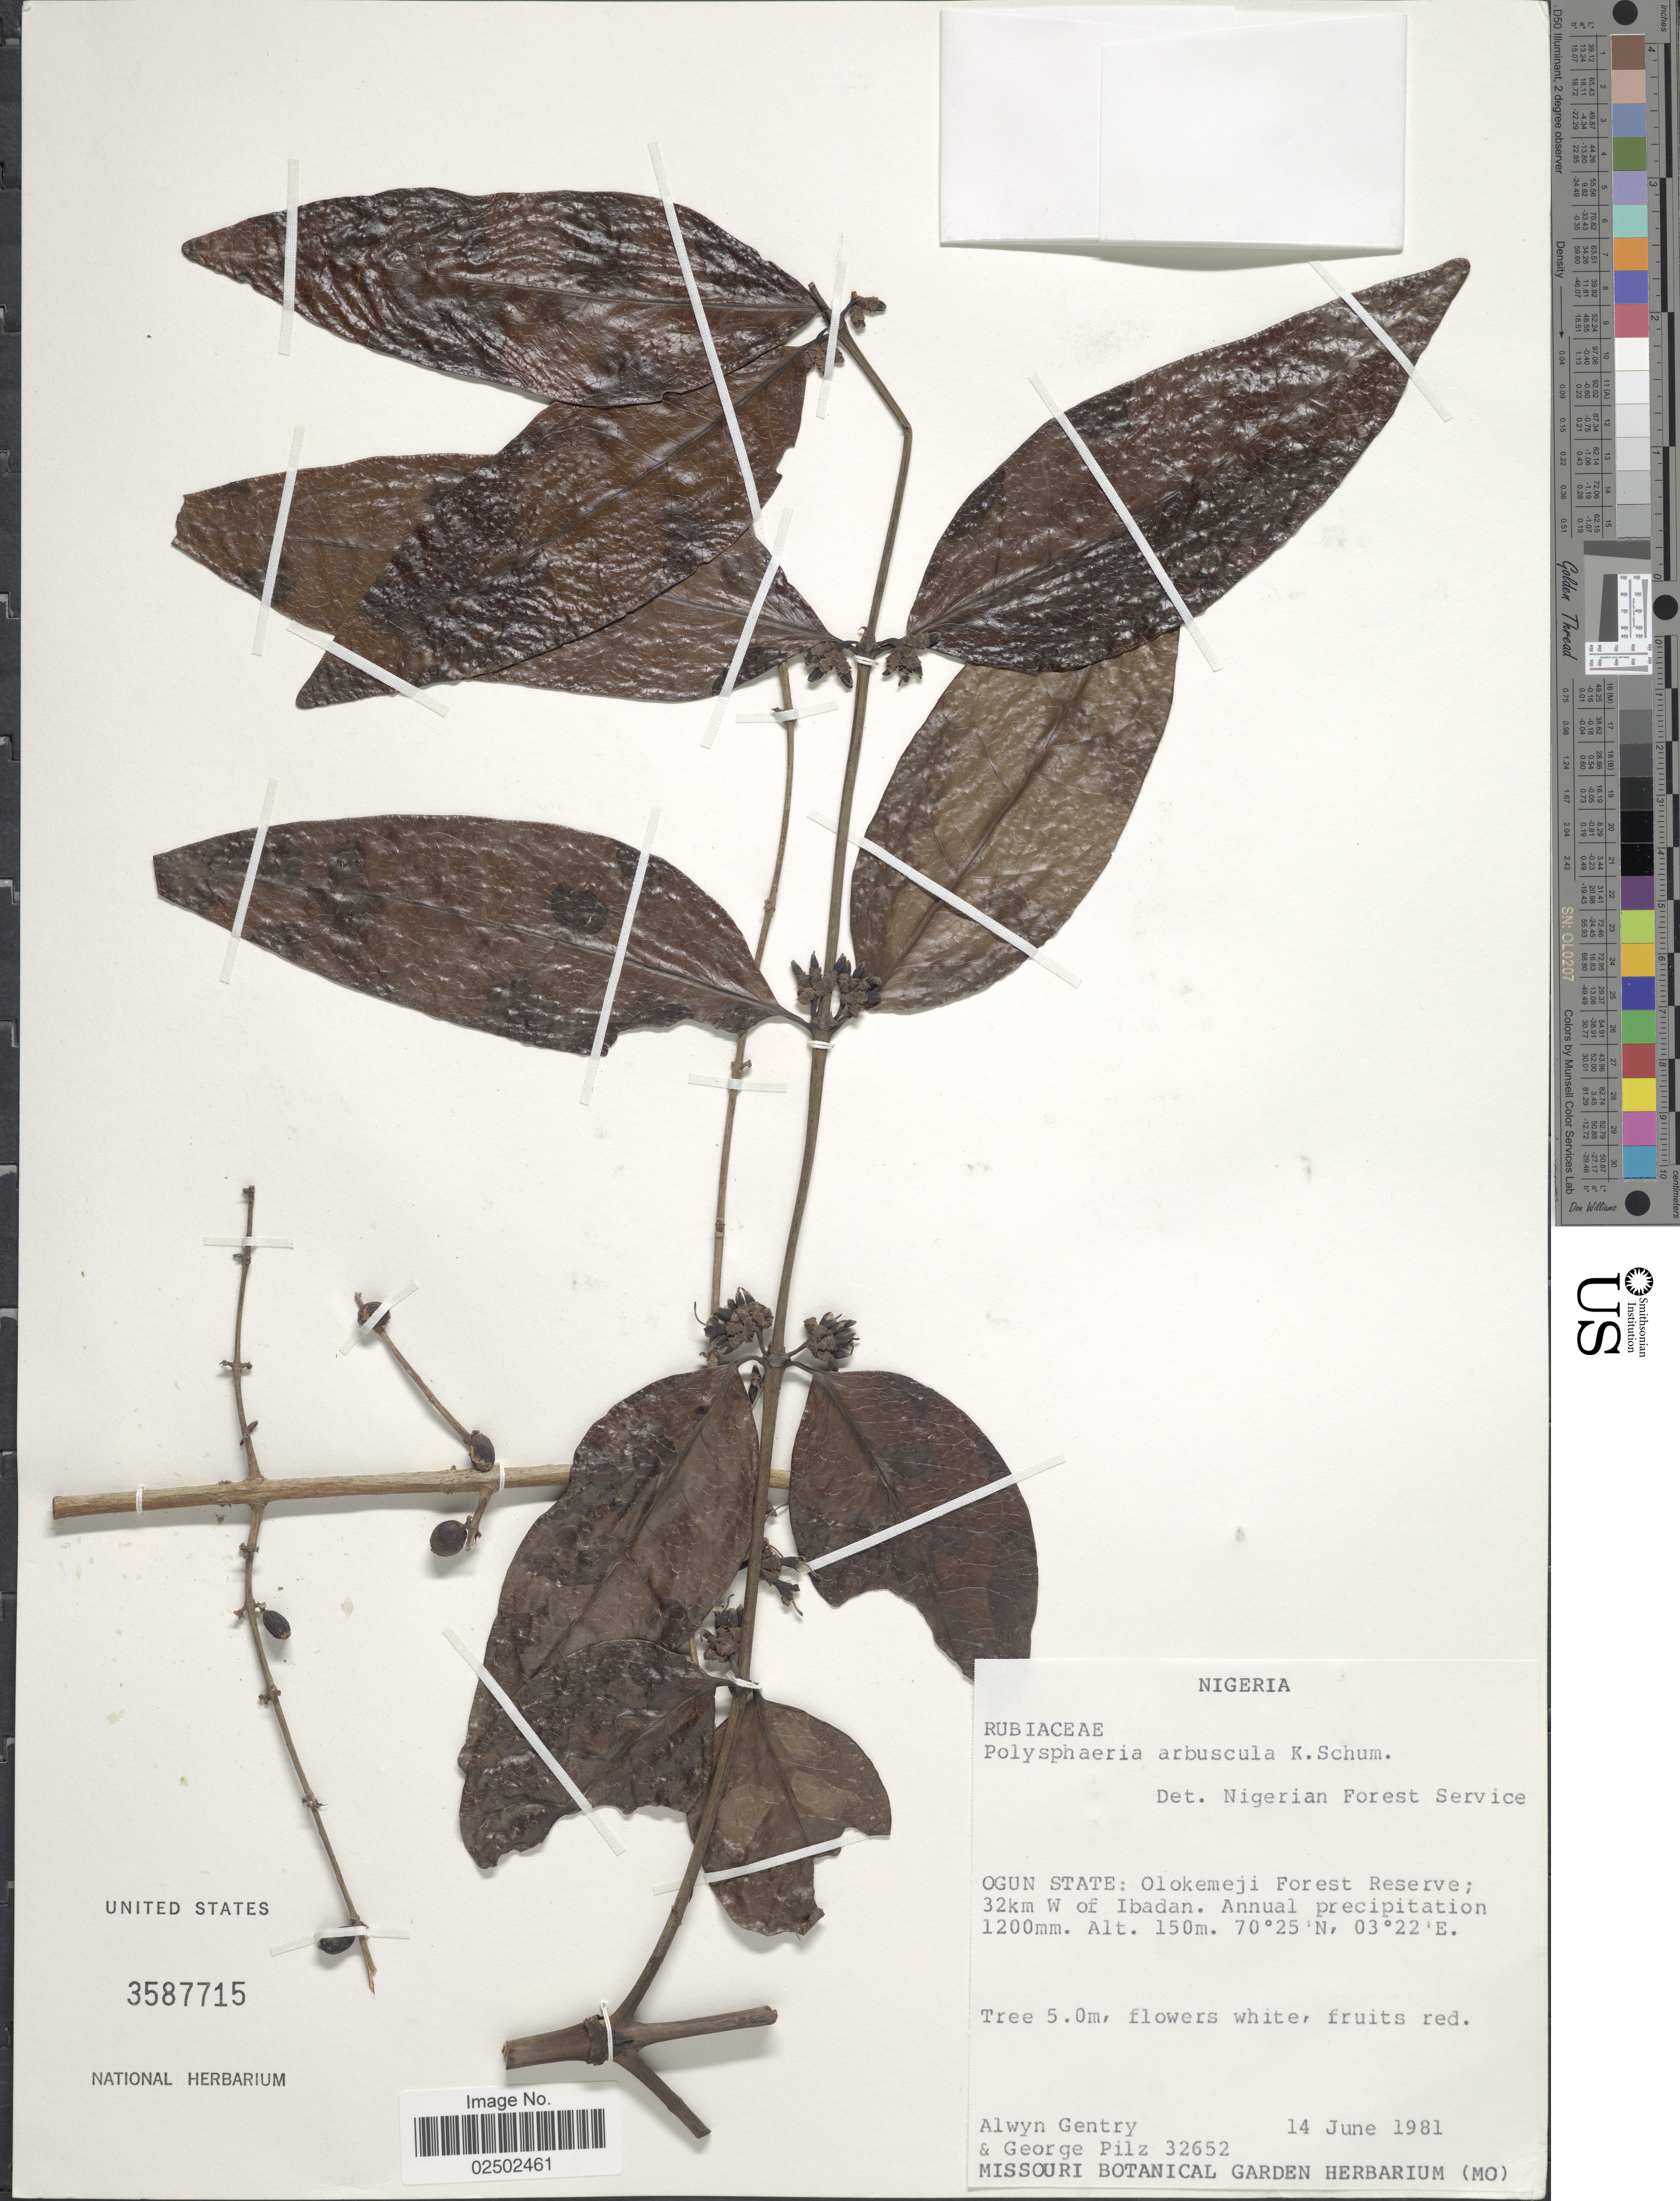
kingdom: Plantae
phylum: Tracheophyta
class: Magnoliopsida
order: Gentianales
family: Rubiaceae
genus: Polysphaeria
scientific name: Polysphaeria arbuscula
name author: K. Schum.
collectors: A. H. Gentry & G. E. Pilz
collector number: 32652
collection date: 1981-06-14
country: Nigeria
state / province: Ogun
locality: Olokemeji Forest Reserve 32km W of Ibadan. Annual precipitatiom 1200mm.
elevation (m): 150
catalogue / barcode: US 3587715